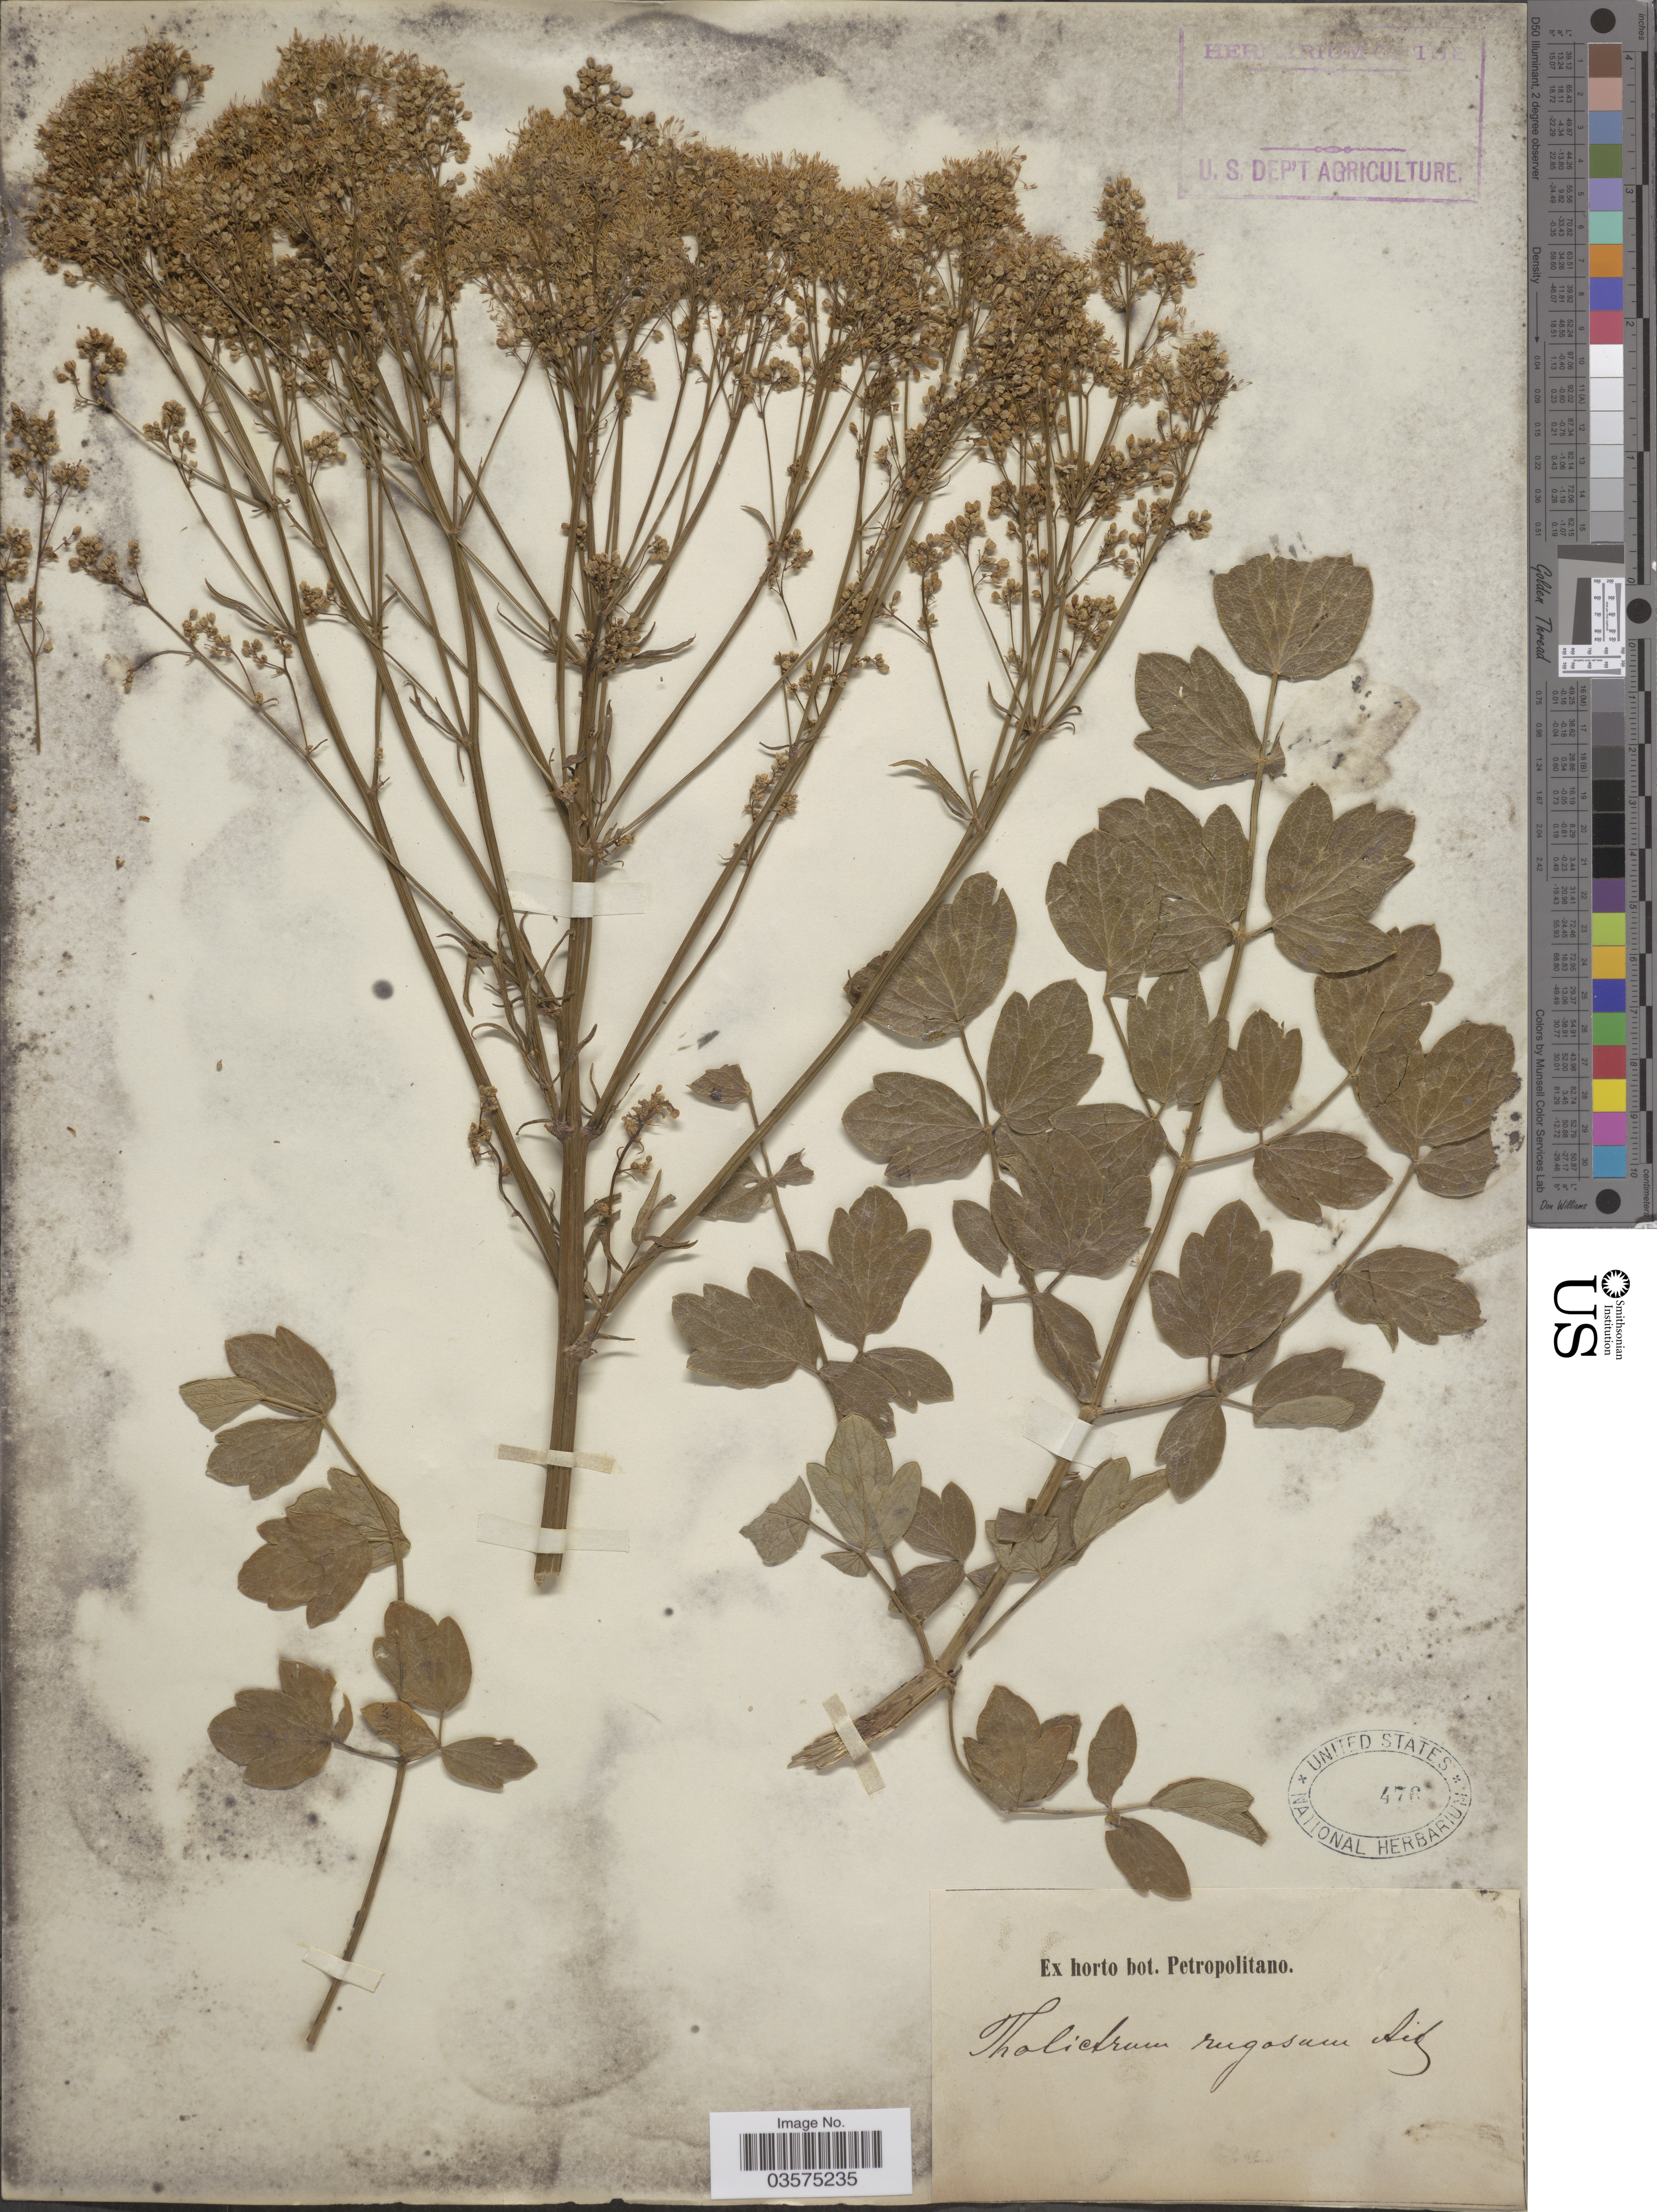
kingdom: Plantae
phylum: Tracheophyta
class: Magnoliopsida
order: Ranunculales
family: Ranunculaceae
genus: Thalictrum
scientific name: Thalictrum rugosum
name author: Poir.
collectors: ex Herb. bot. Petropolitano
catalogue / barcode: US 476